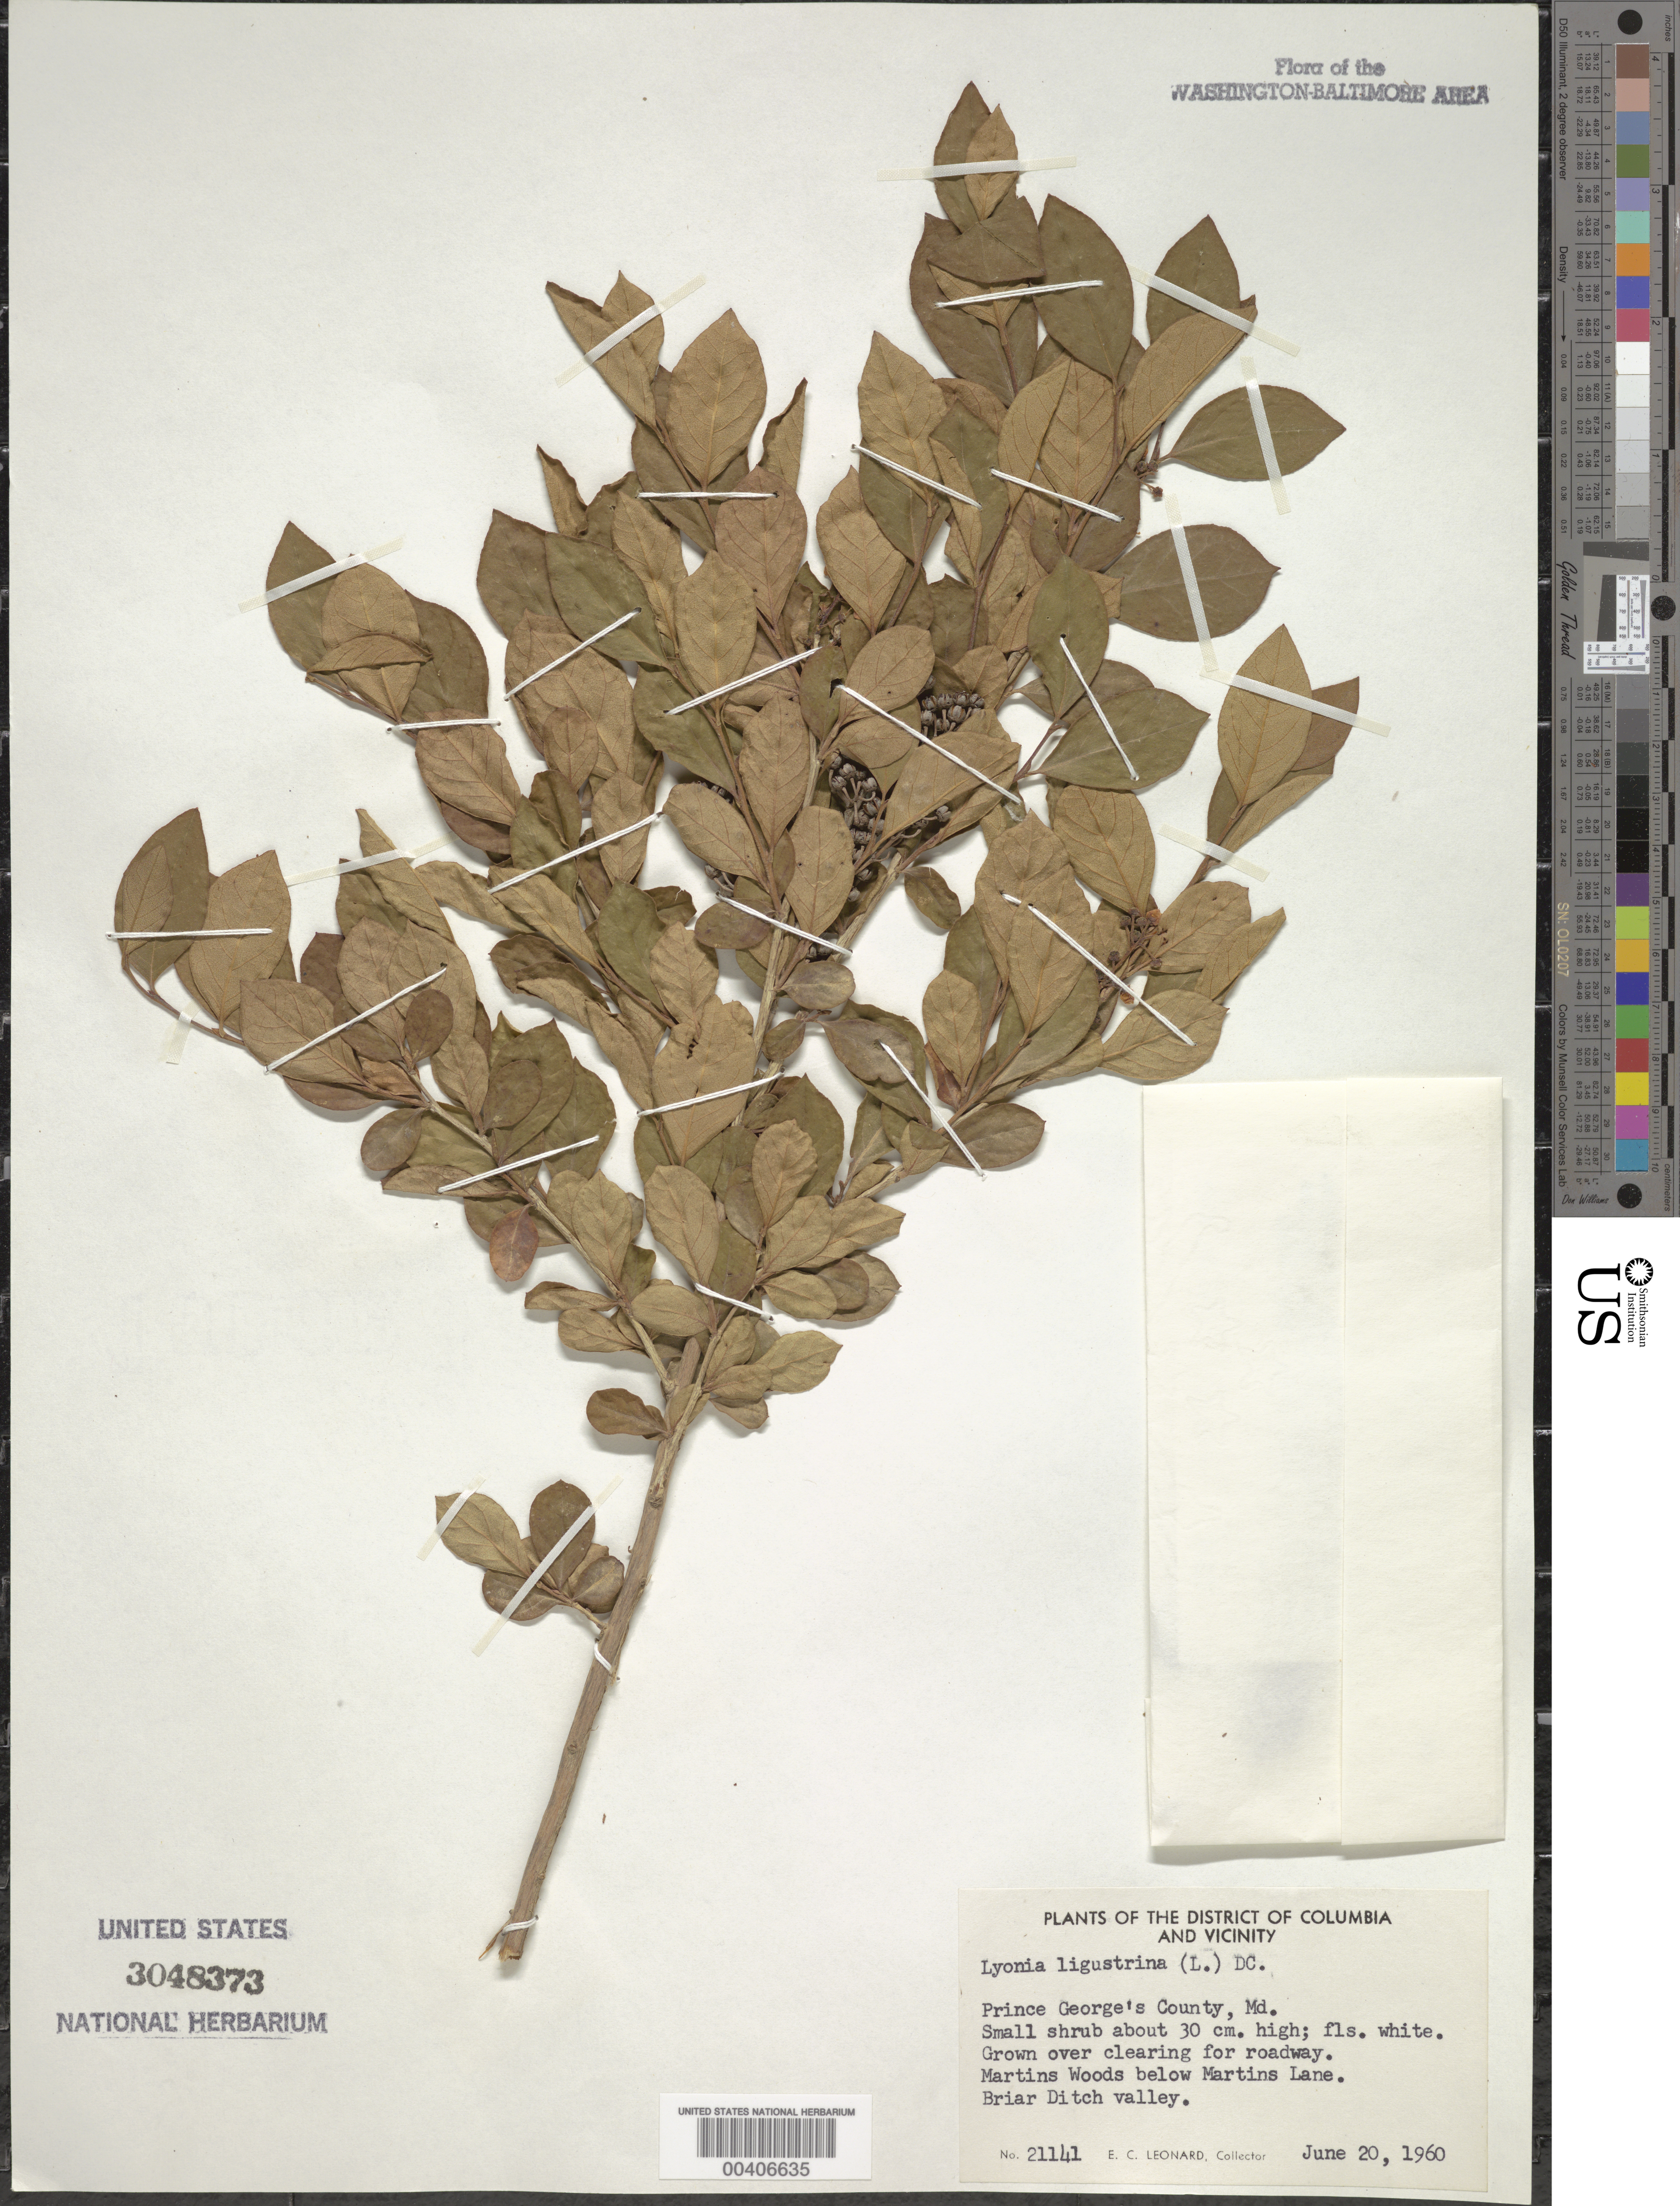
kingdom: Plantae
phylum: Tracheophyta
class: Magnoliopsida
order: Ericales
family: Ericaceae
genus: Lyonia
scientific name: Lyonia ligustrina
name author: (L.) DC.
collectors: E. C. Leonard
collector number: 21141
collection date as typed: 20 Jun 1960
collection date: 1960-06-20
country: United States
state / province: Maryland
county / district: Prince George's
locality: Martins Woods below Martins Lane, Briar Ditch Valley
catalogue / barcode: US 3048373